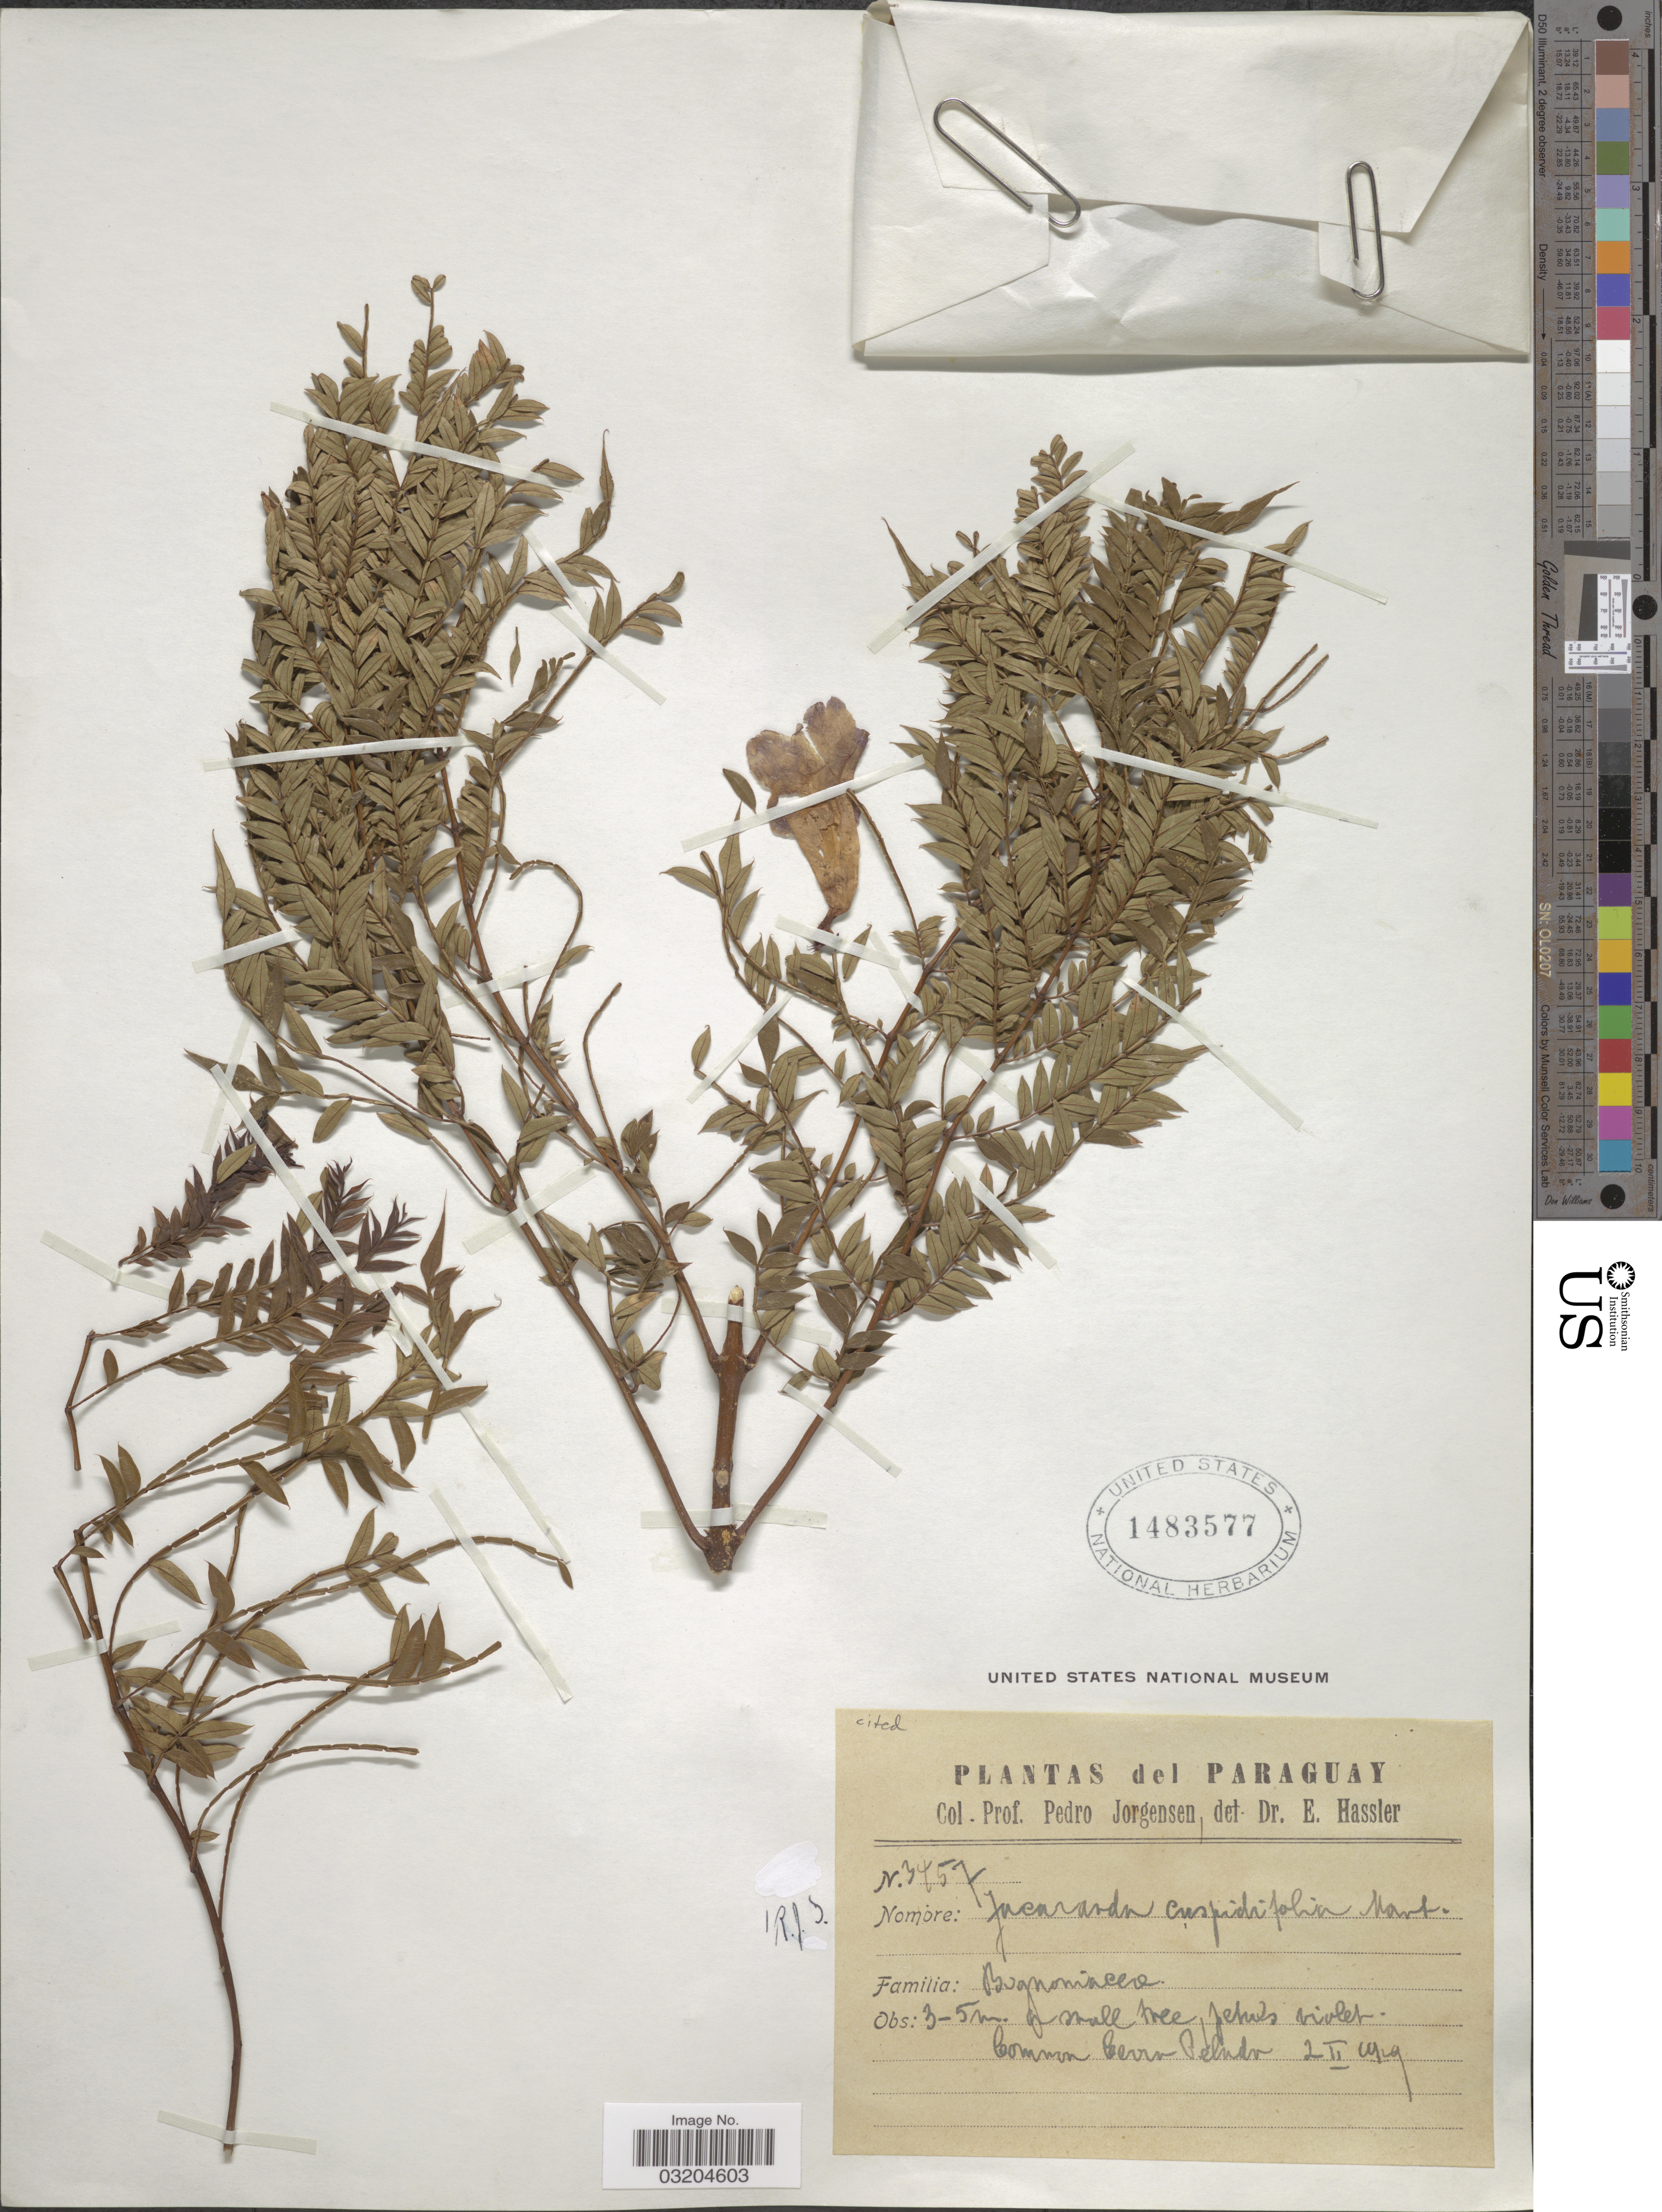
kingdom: Plantae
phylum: Tracheophyta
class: Magnoliopsida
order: Lamiales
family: Bignoniaceae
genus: Jacaranda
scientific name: Jacaranda cuspidifolia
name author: Mart.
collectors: P. Jörgensen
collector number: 3457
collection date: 1929-02-02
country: Paraguay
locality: Cerro Peludo.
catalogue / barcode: US 1483577